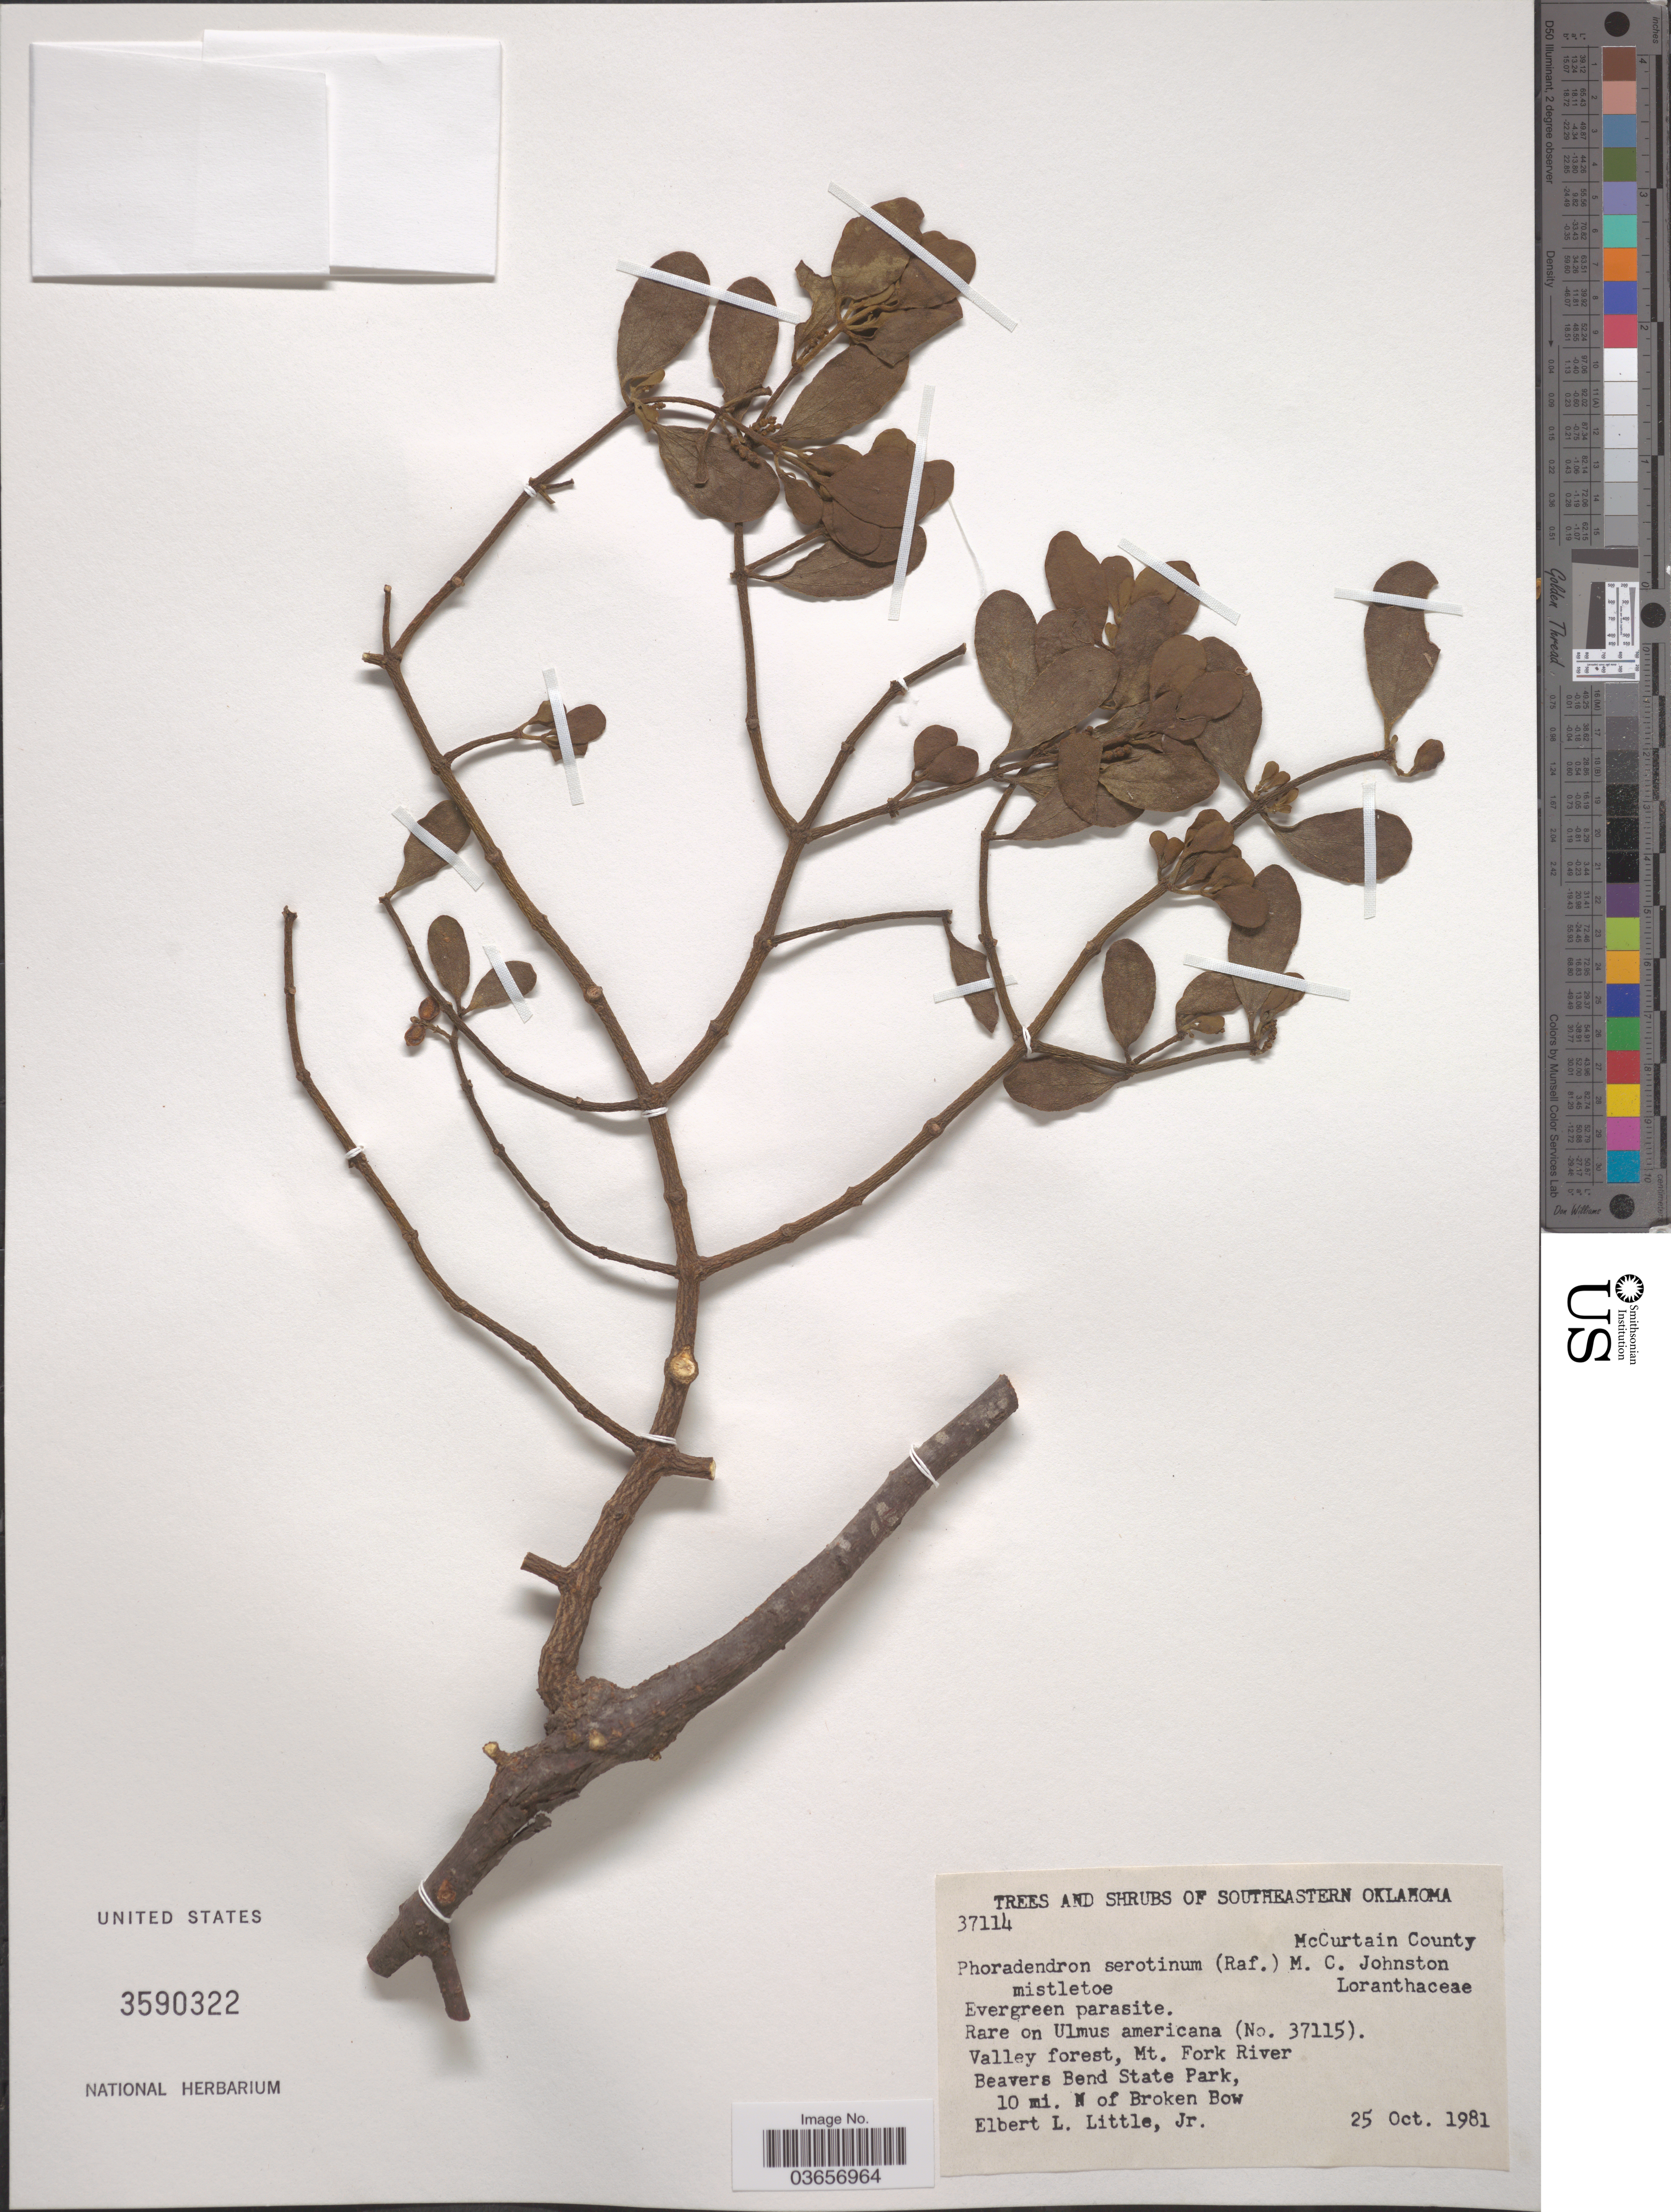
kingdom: Plantae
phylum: Tracheophyta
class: Magnoliopsida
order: Santalales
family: Viscaceae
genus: Phoradendron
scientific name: Phoradendron serotinum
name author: (Raf.) M.C. Johnst.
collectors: E. L. Little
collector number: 37114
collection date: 1981-10-25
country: United States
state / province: Oklahoma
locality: Southeastern Oklahoma. McCurtain County. Valley forest, Mt. Fork River Beavers Bend State Park, 10 mi. N of Broken Bow.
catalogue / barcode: US 3590322